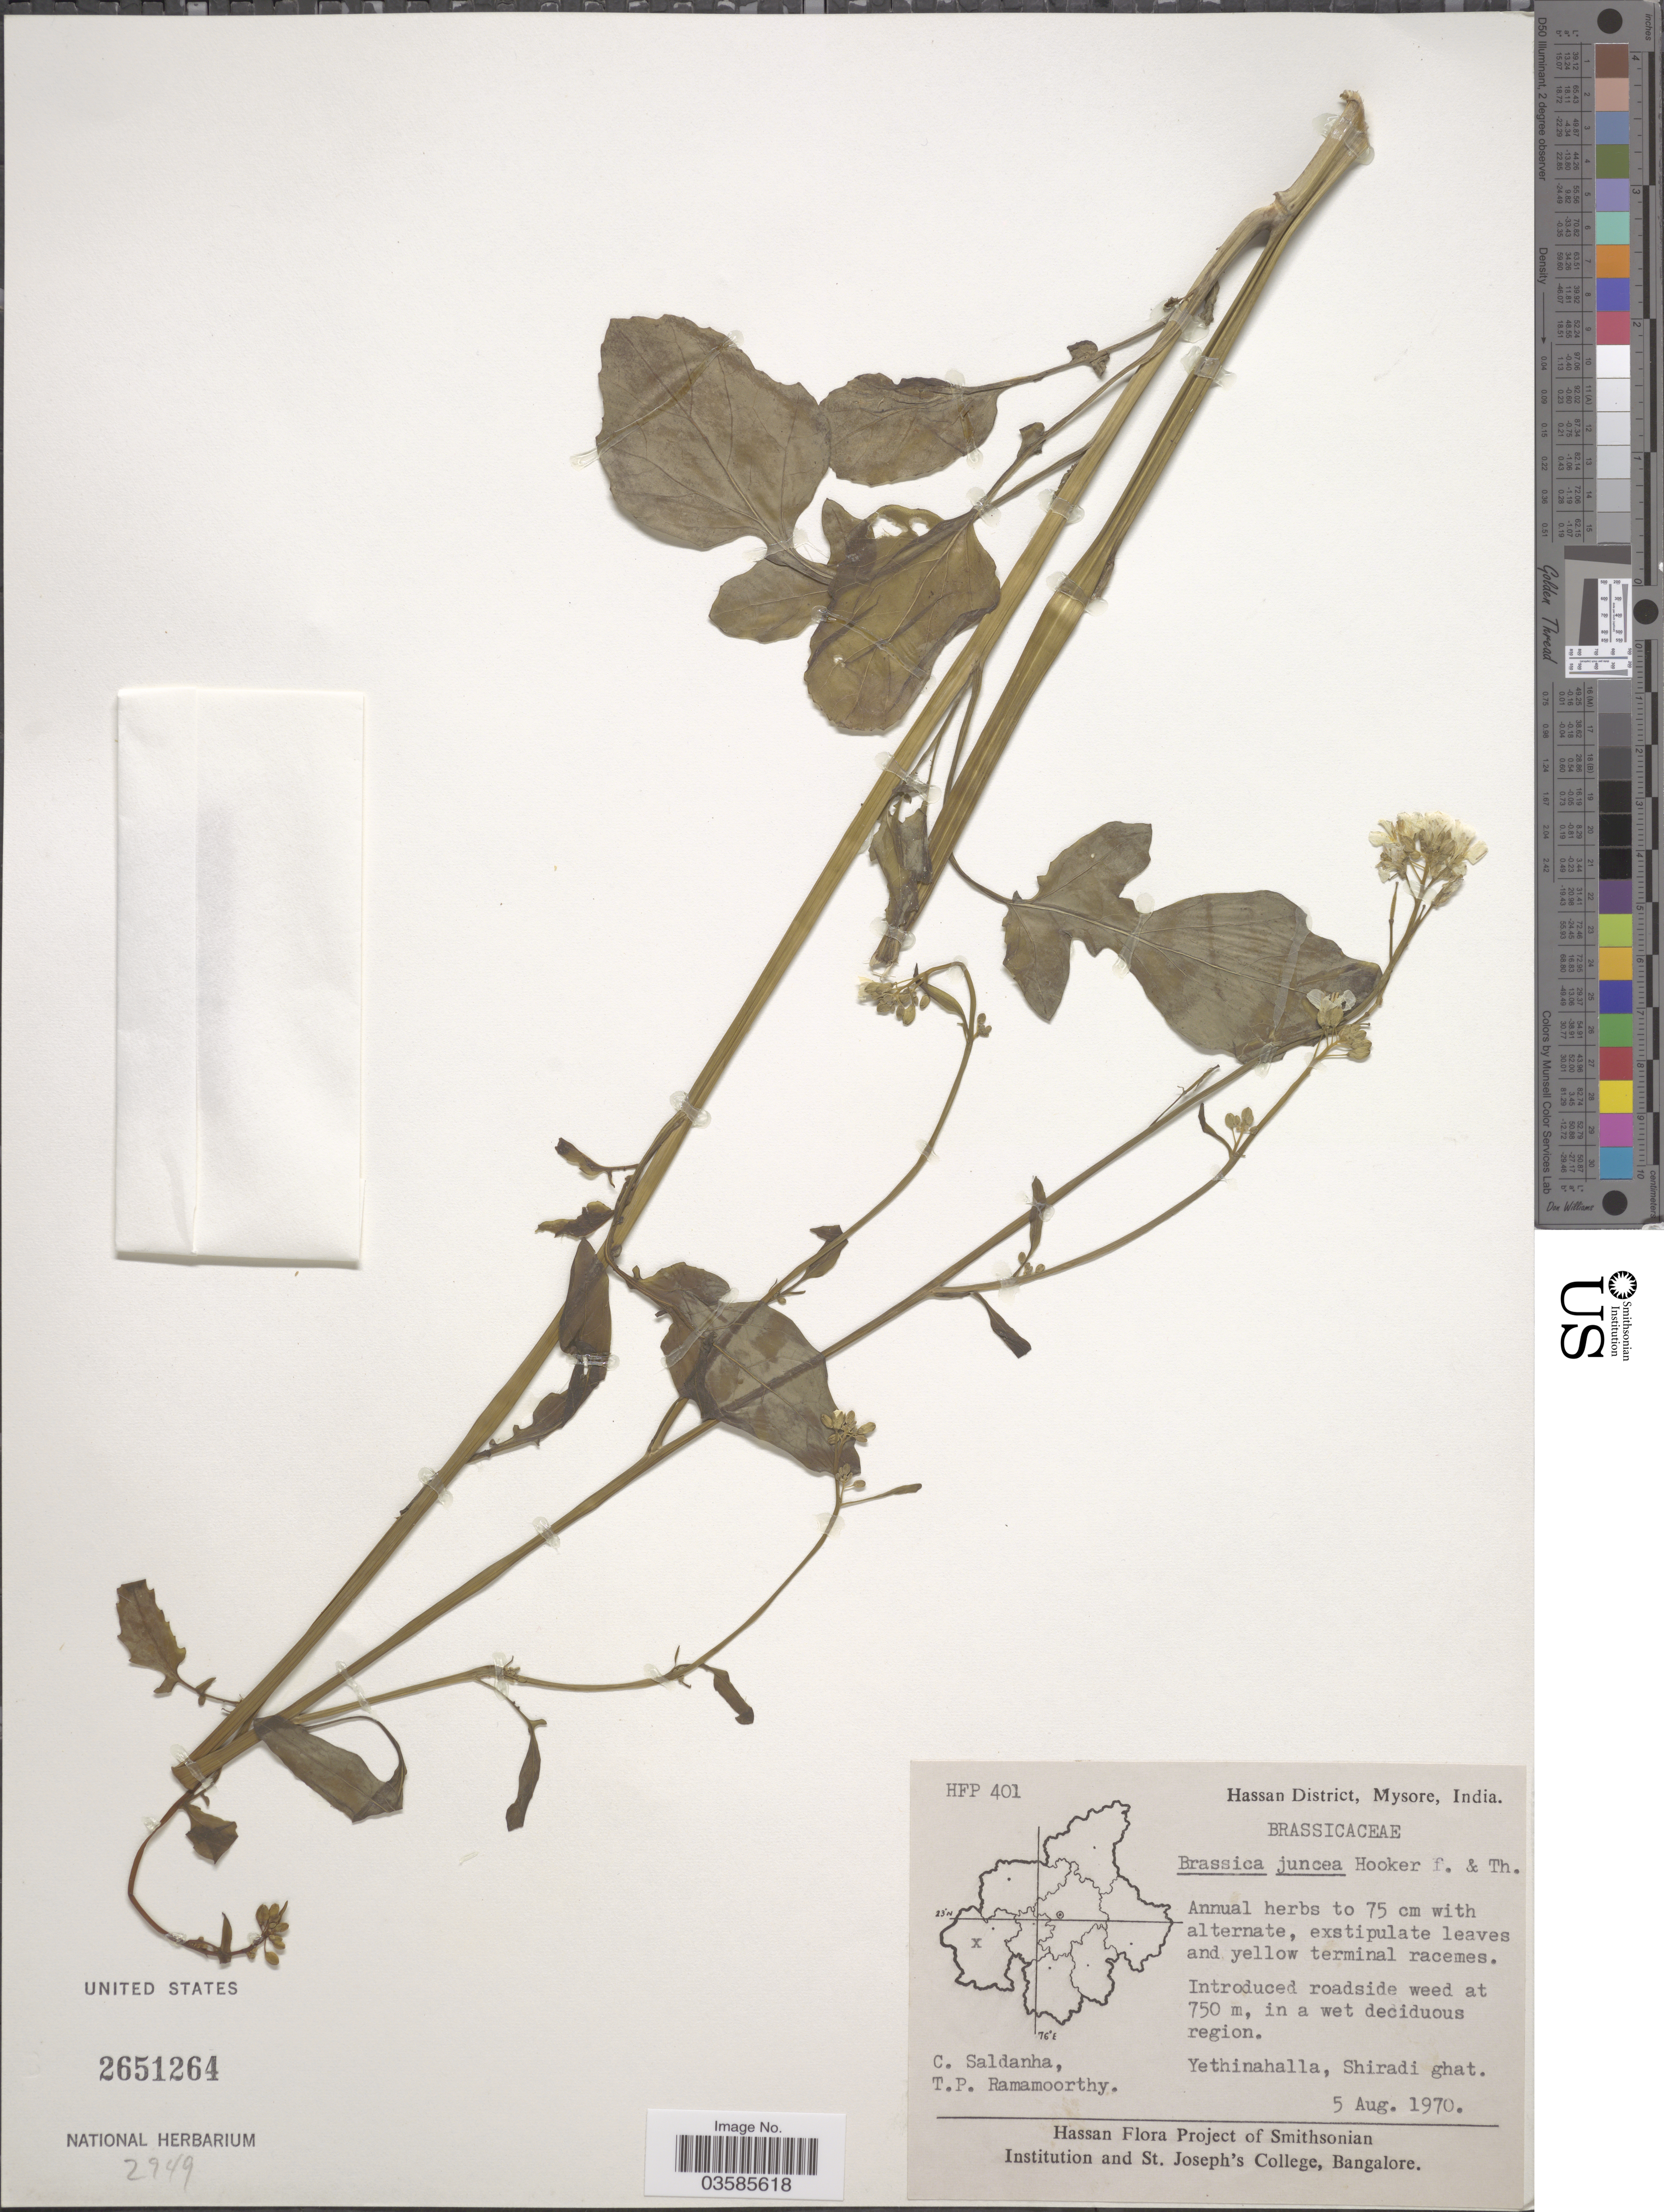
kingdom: Plantae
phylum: Tracheophyta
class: Magnoliopsida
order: Brassicales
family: Brassicaceae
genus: Brassica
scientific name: Brassica juncea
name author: (L.) Czern.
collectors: C. Saldanha & T. P. Ramamoorthy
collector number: HFP401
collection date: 1970-08-05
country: India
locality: Yethinahalla, Shiradi ghat. Hassan District, Mysore.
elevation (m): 750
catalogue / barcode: US 2651264